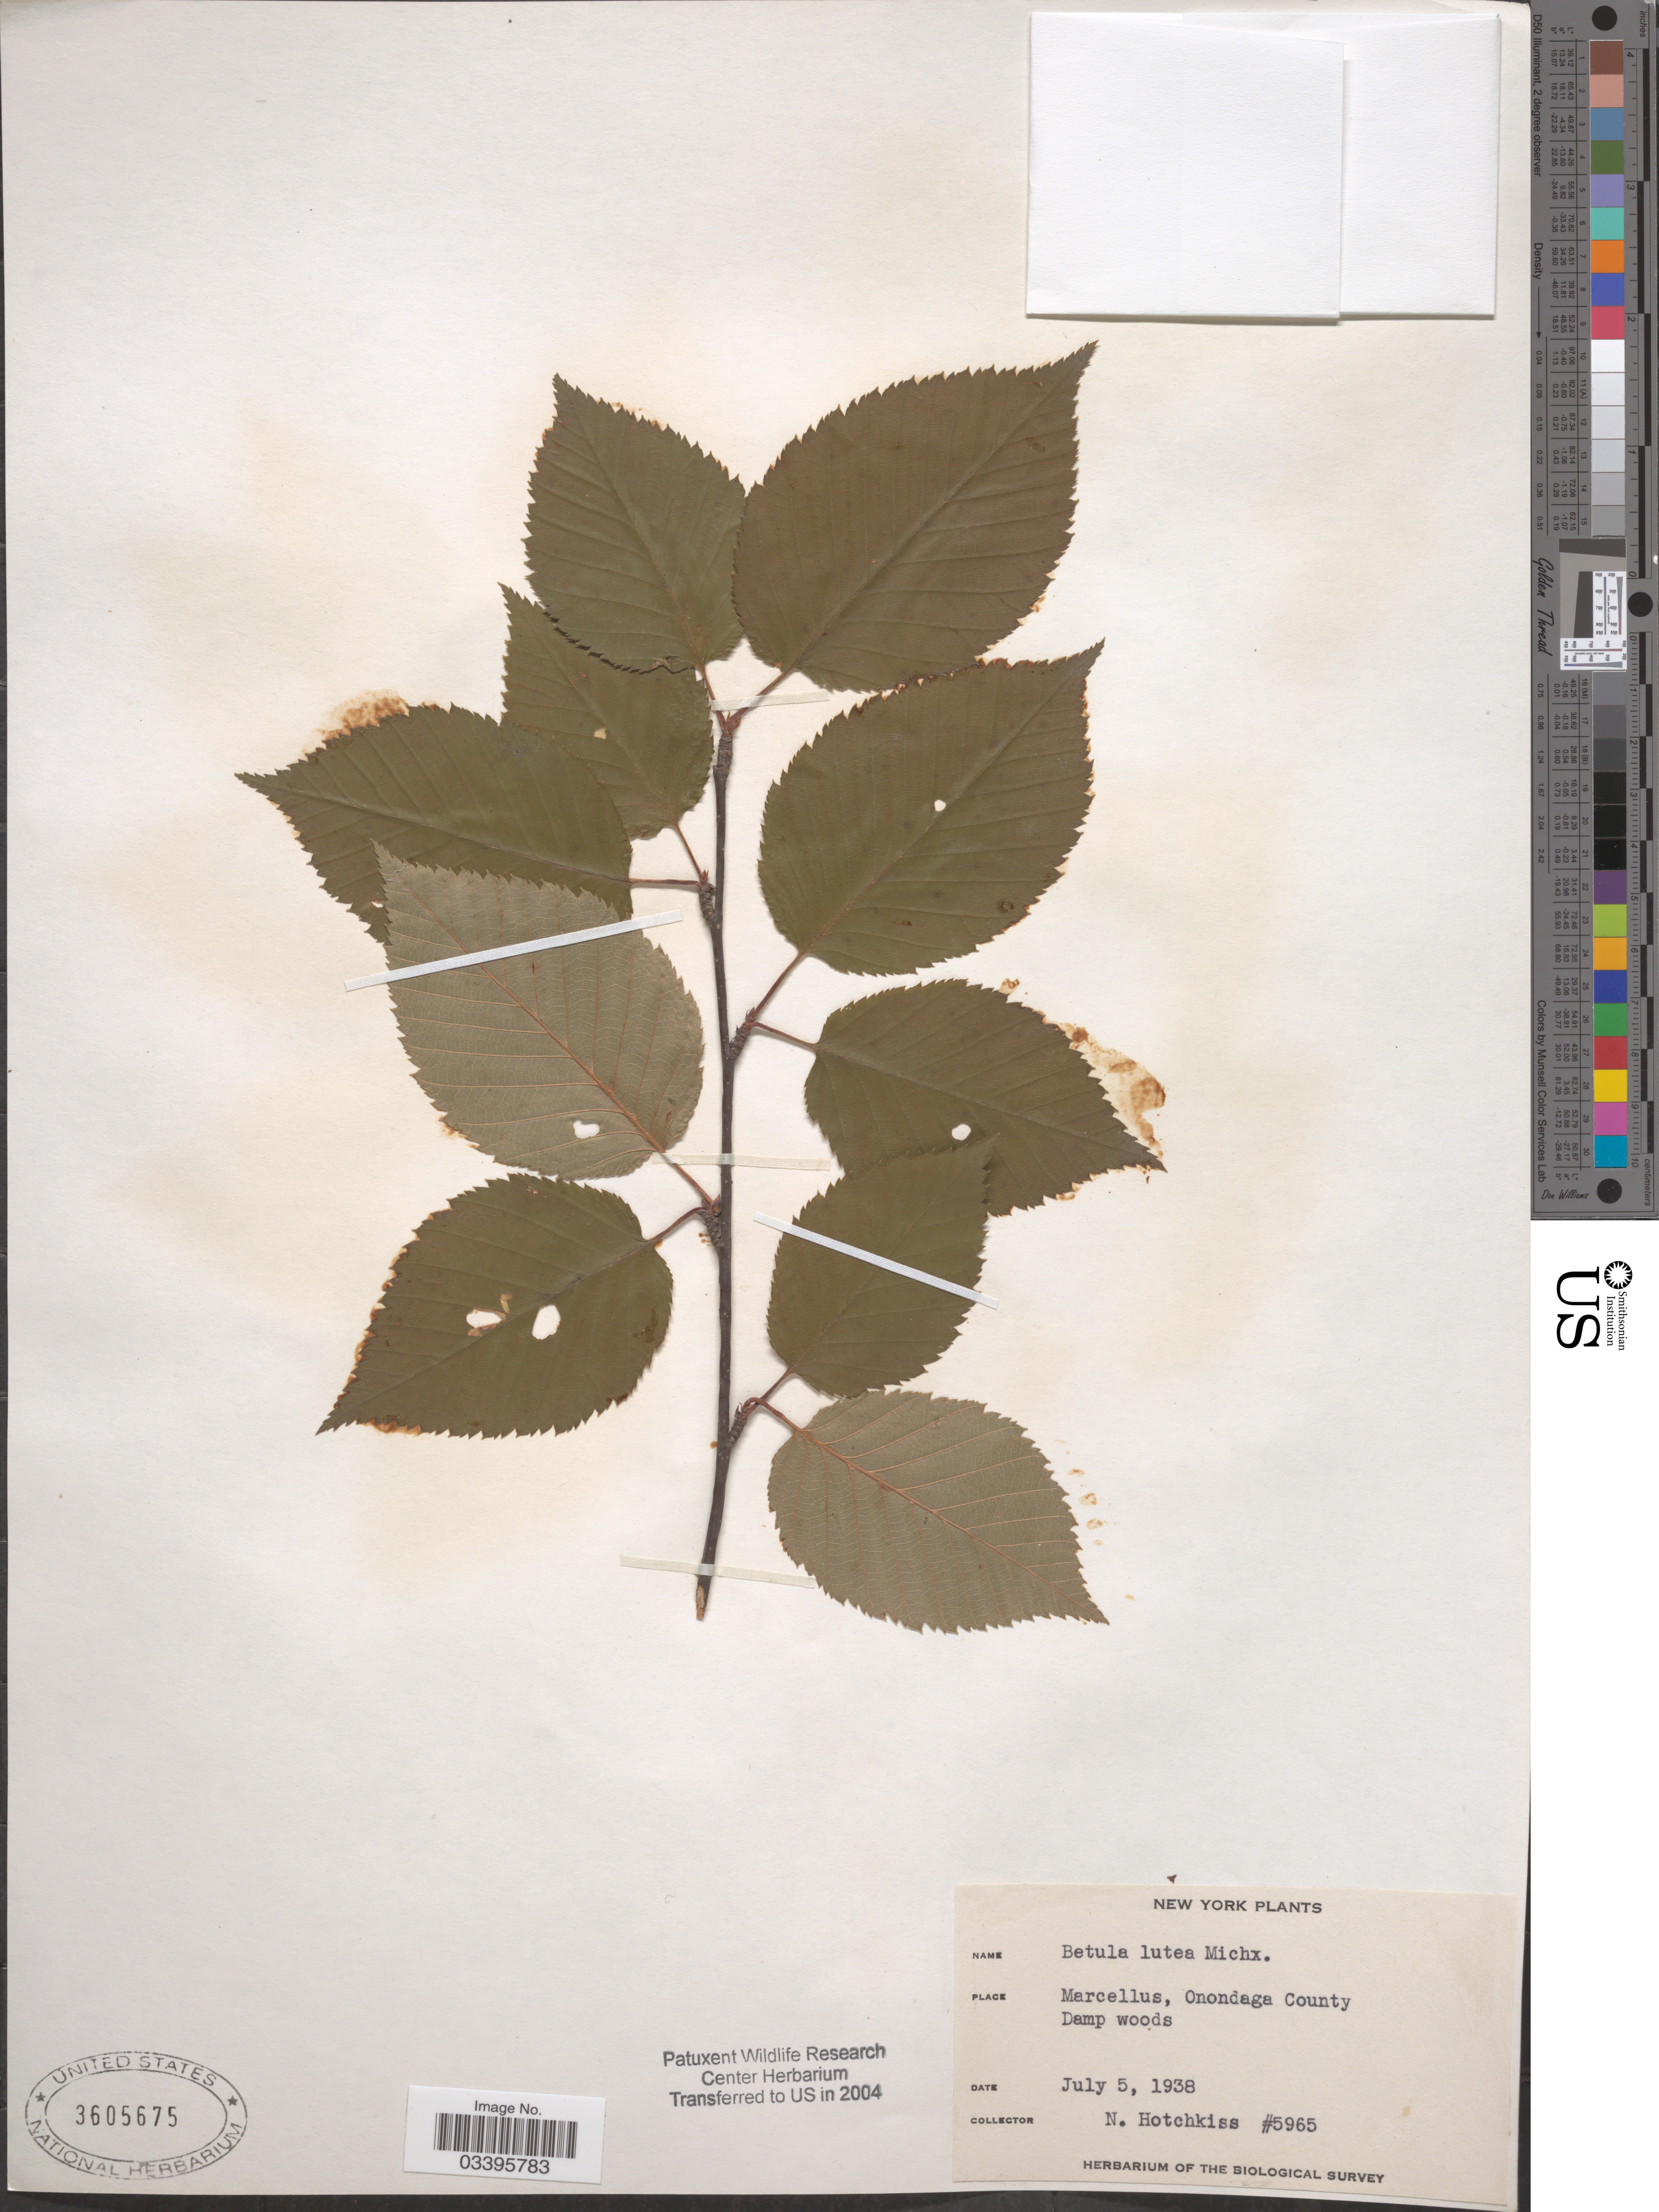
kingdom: Plantae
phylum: Tracheophyta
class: Magnoliopsida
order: Fagales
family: Betulaceae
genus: Betula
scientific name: Betula lutea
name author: F. Michx.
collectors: N. Hotchkiss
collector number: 5965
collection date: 1938-07-05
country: United States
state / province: New York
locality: Marcellus, Onondaga County.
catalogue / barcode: US 3605675